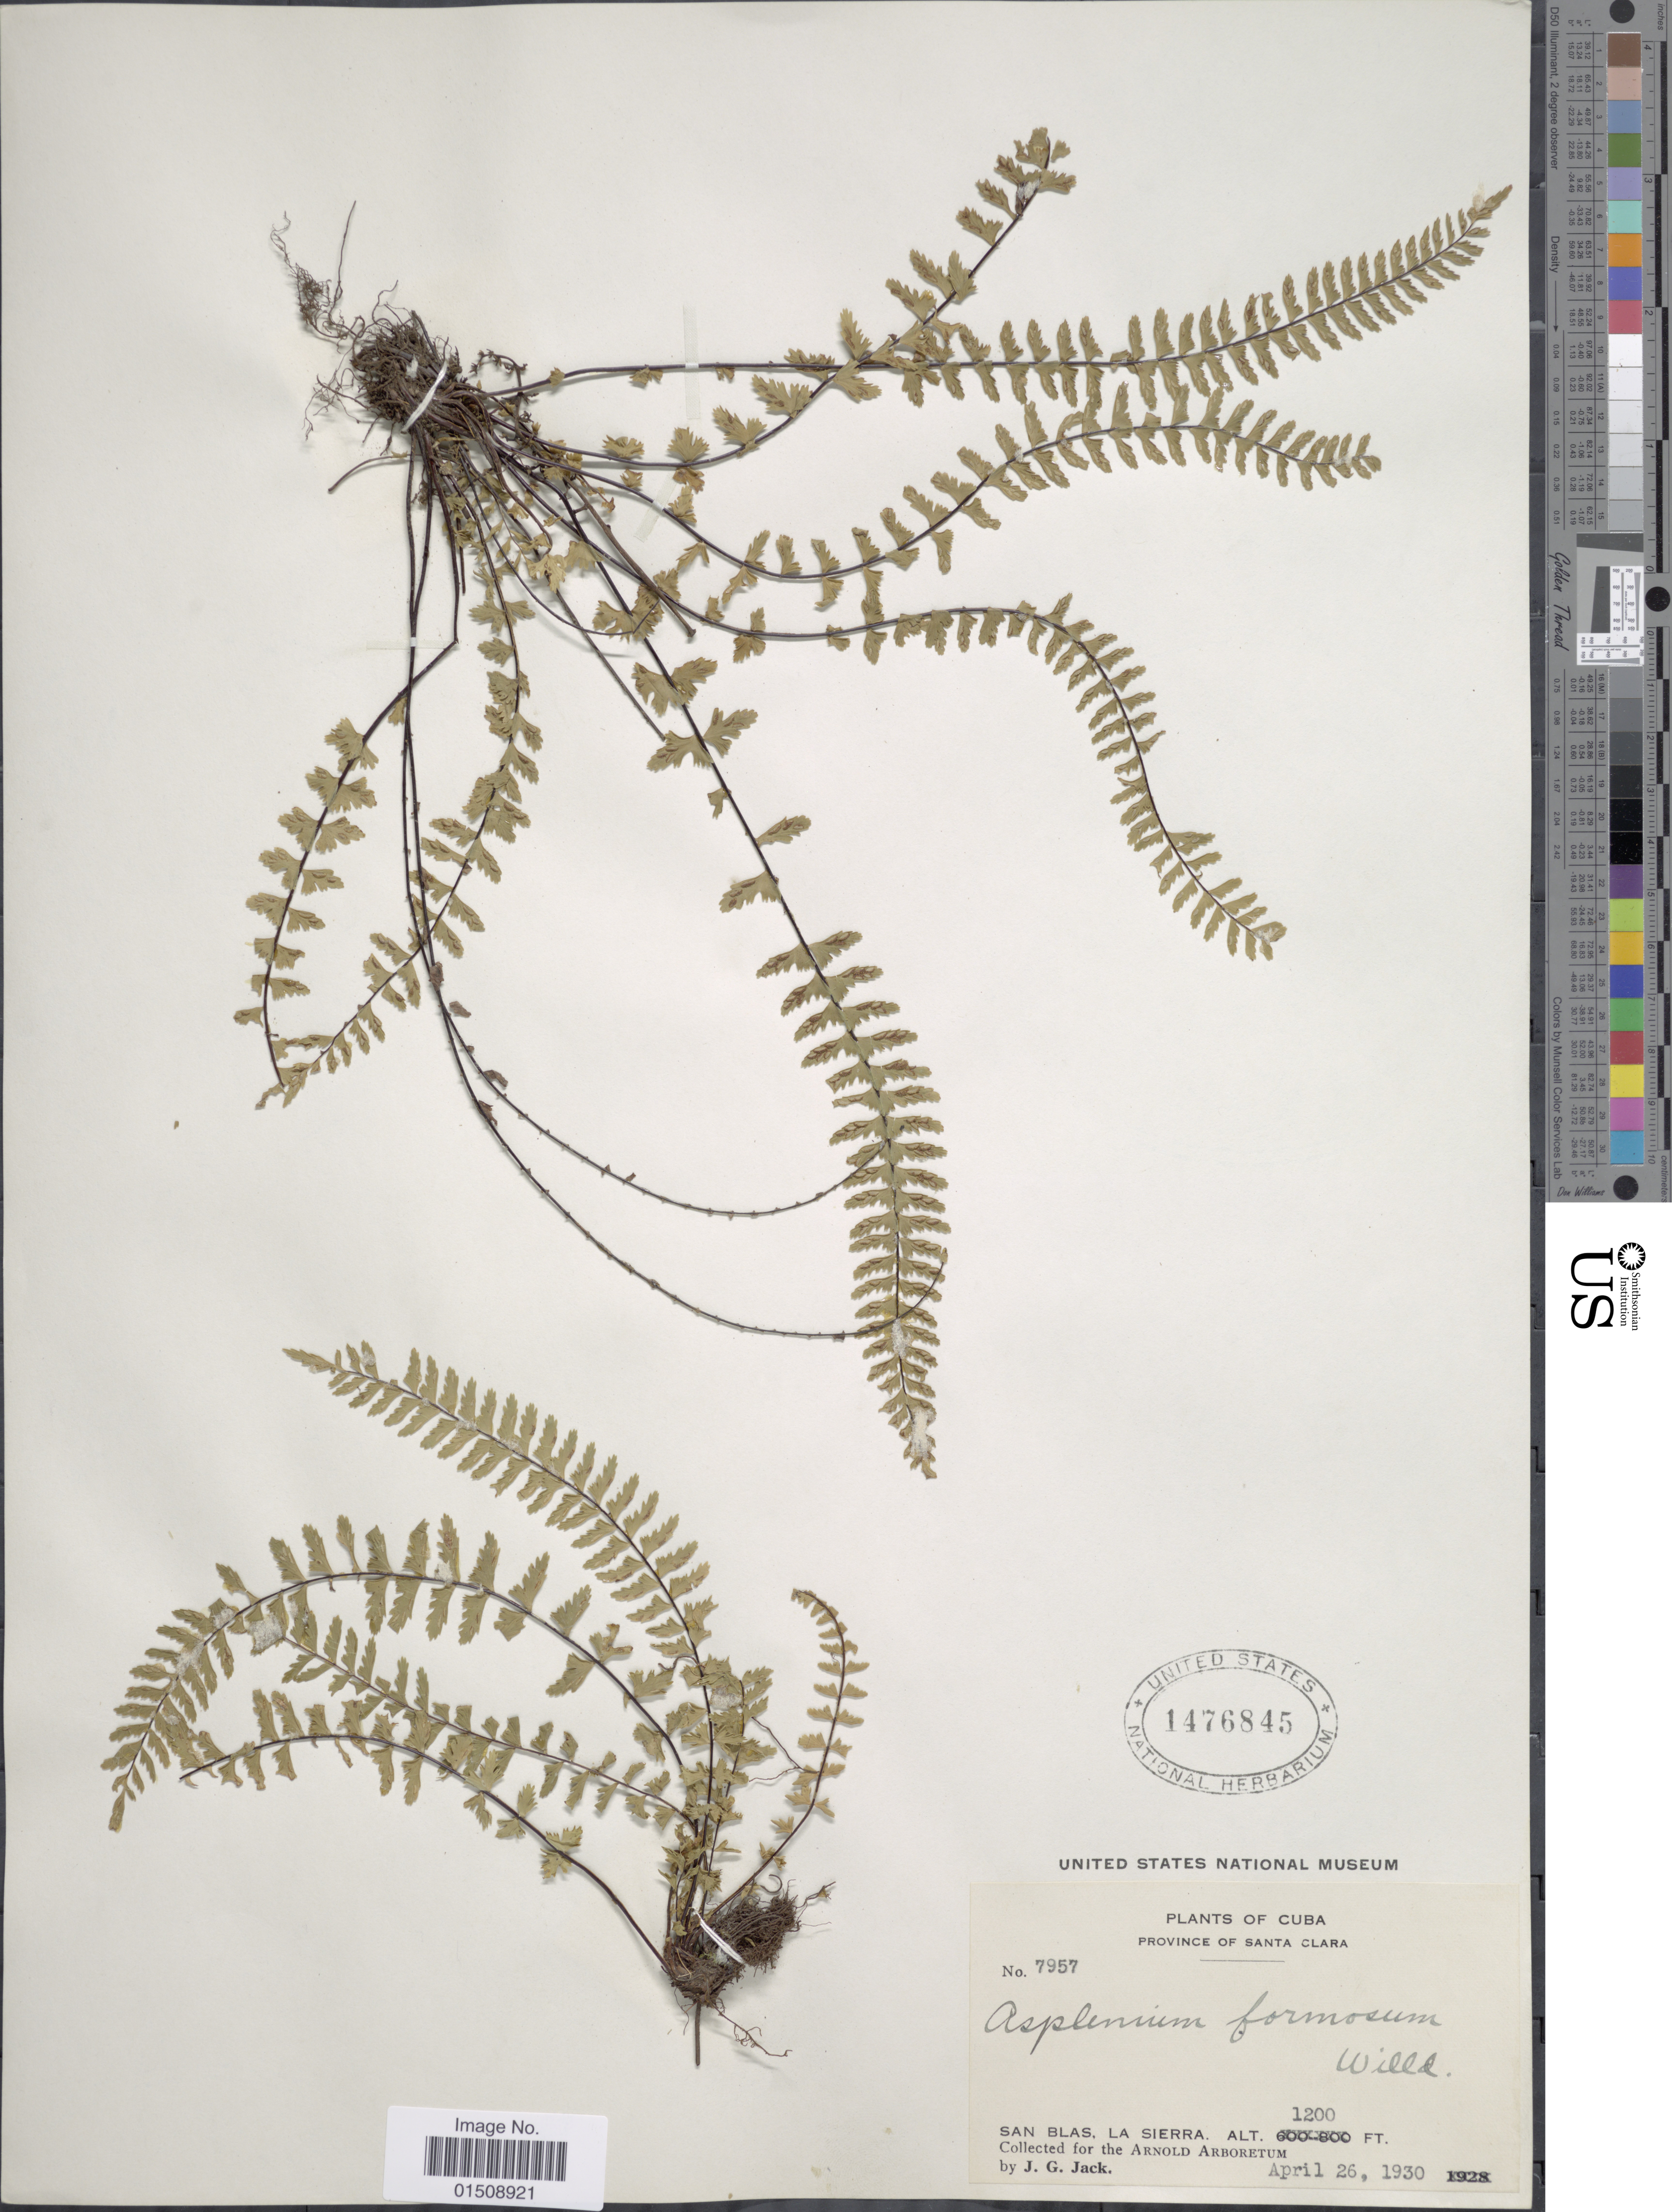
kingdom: Plantae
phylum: Tracheophyta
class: Polypodiopsida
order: Polypodiales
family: Aspleniaceae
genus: Asplenium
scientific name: Asplenium formosum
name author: Willd.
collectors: J. G. Jack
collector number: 7957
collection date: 1930-04-26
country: Cuba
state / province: Las Villas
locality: Province of Santa Clara, San Blas, La Sierra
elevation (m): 366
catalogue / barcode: US 1476845